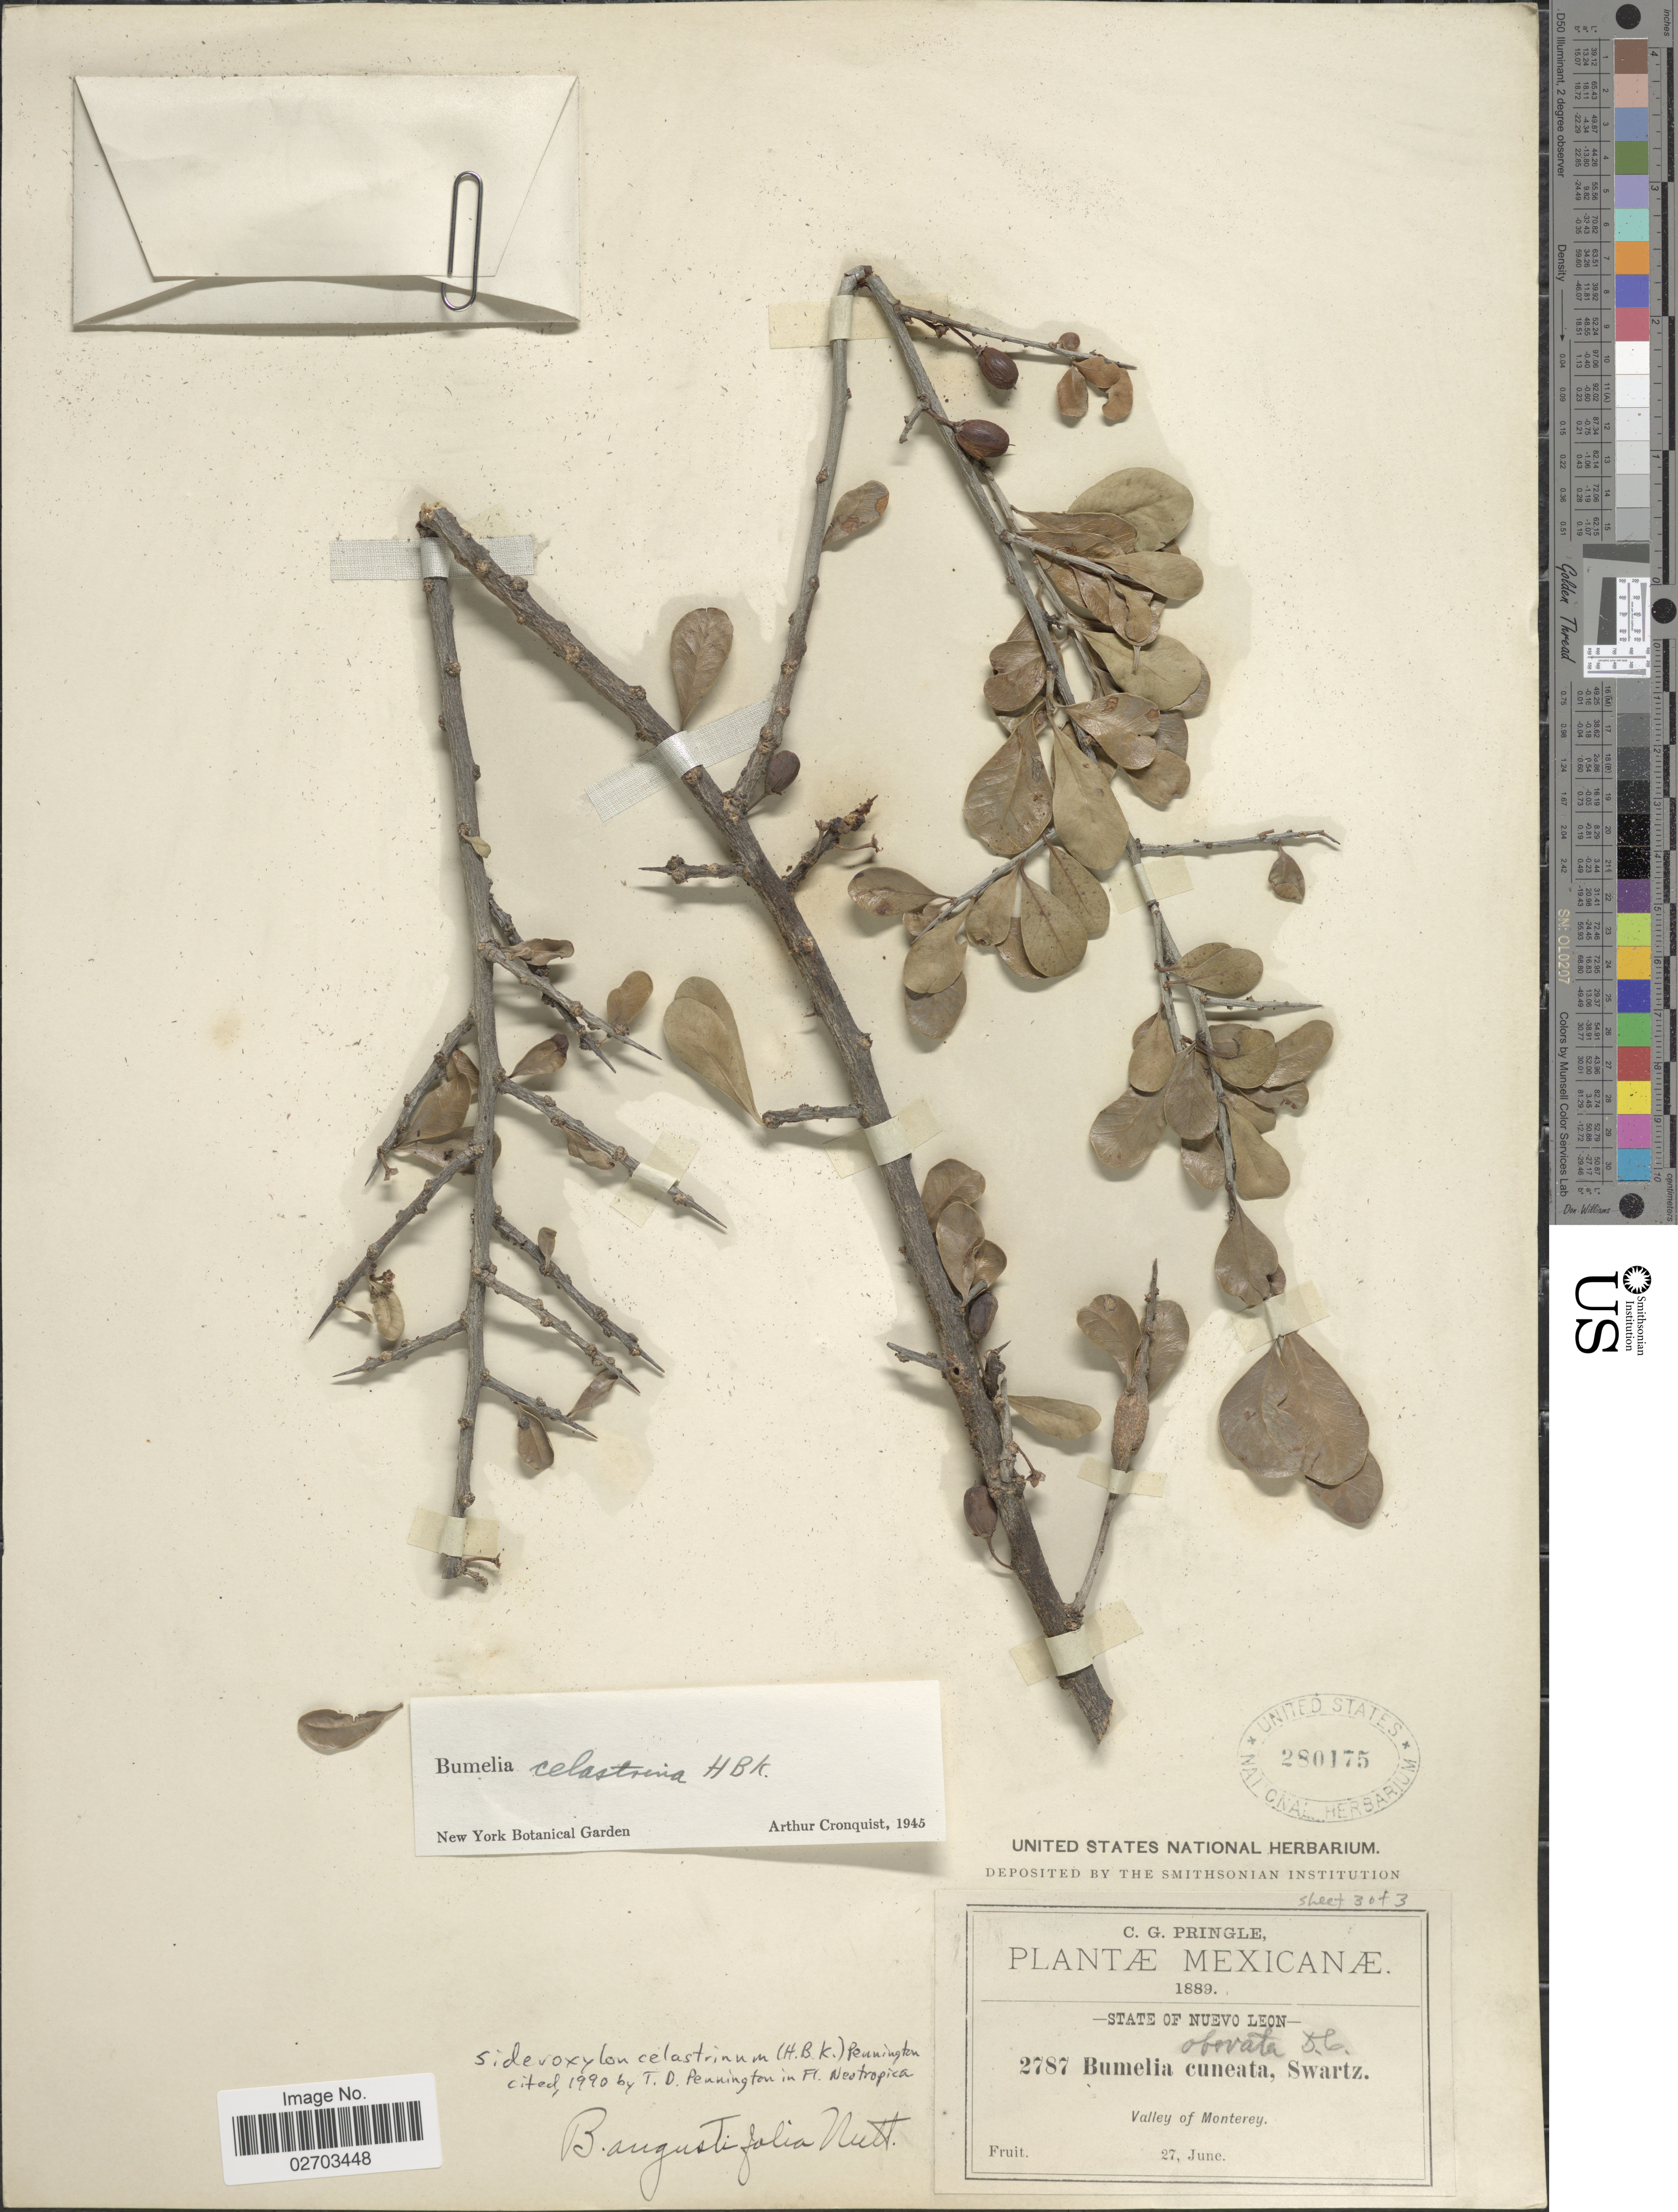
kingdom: Plantae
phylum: Tracheophyta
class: Magnoliopsida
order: Ericales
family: Sapotaceae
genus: Sideroxylon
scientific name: Sideroxylon celastrinum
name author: (Kunth) T.D. Penn.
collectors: C. G. Pringle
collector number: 2787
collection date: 1889-06-27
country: Mexico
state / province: Nuevo León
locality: Valley of Monterey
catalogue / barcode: US 280175